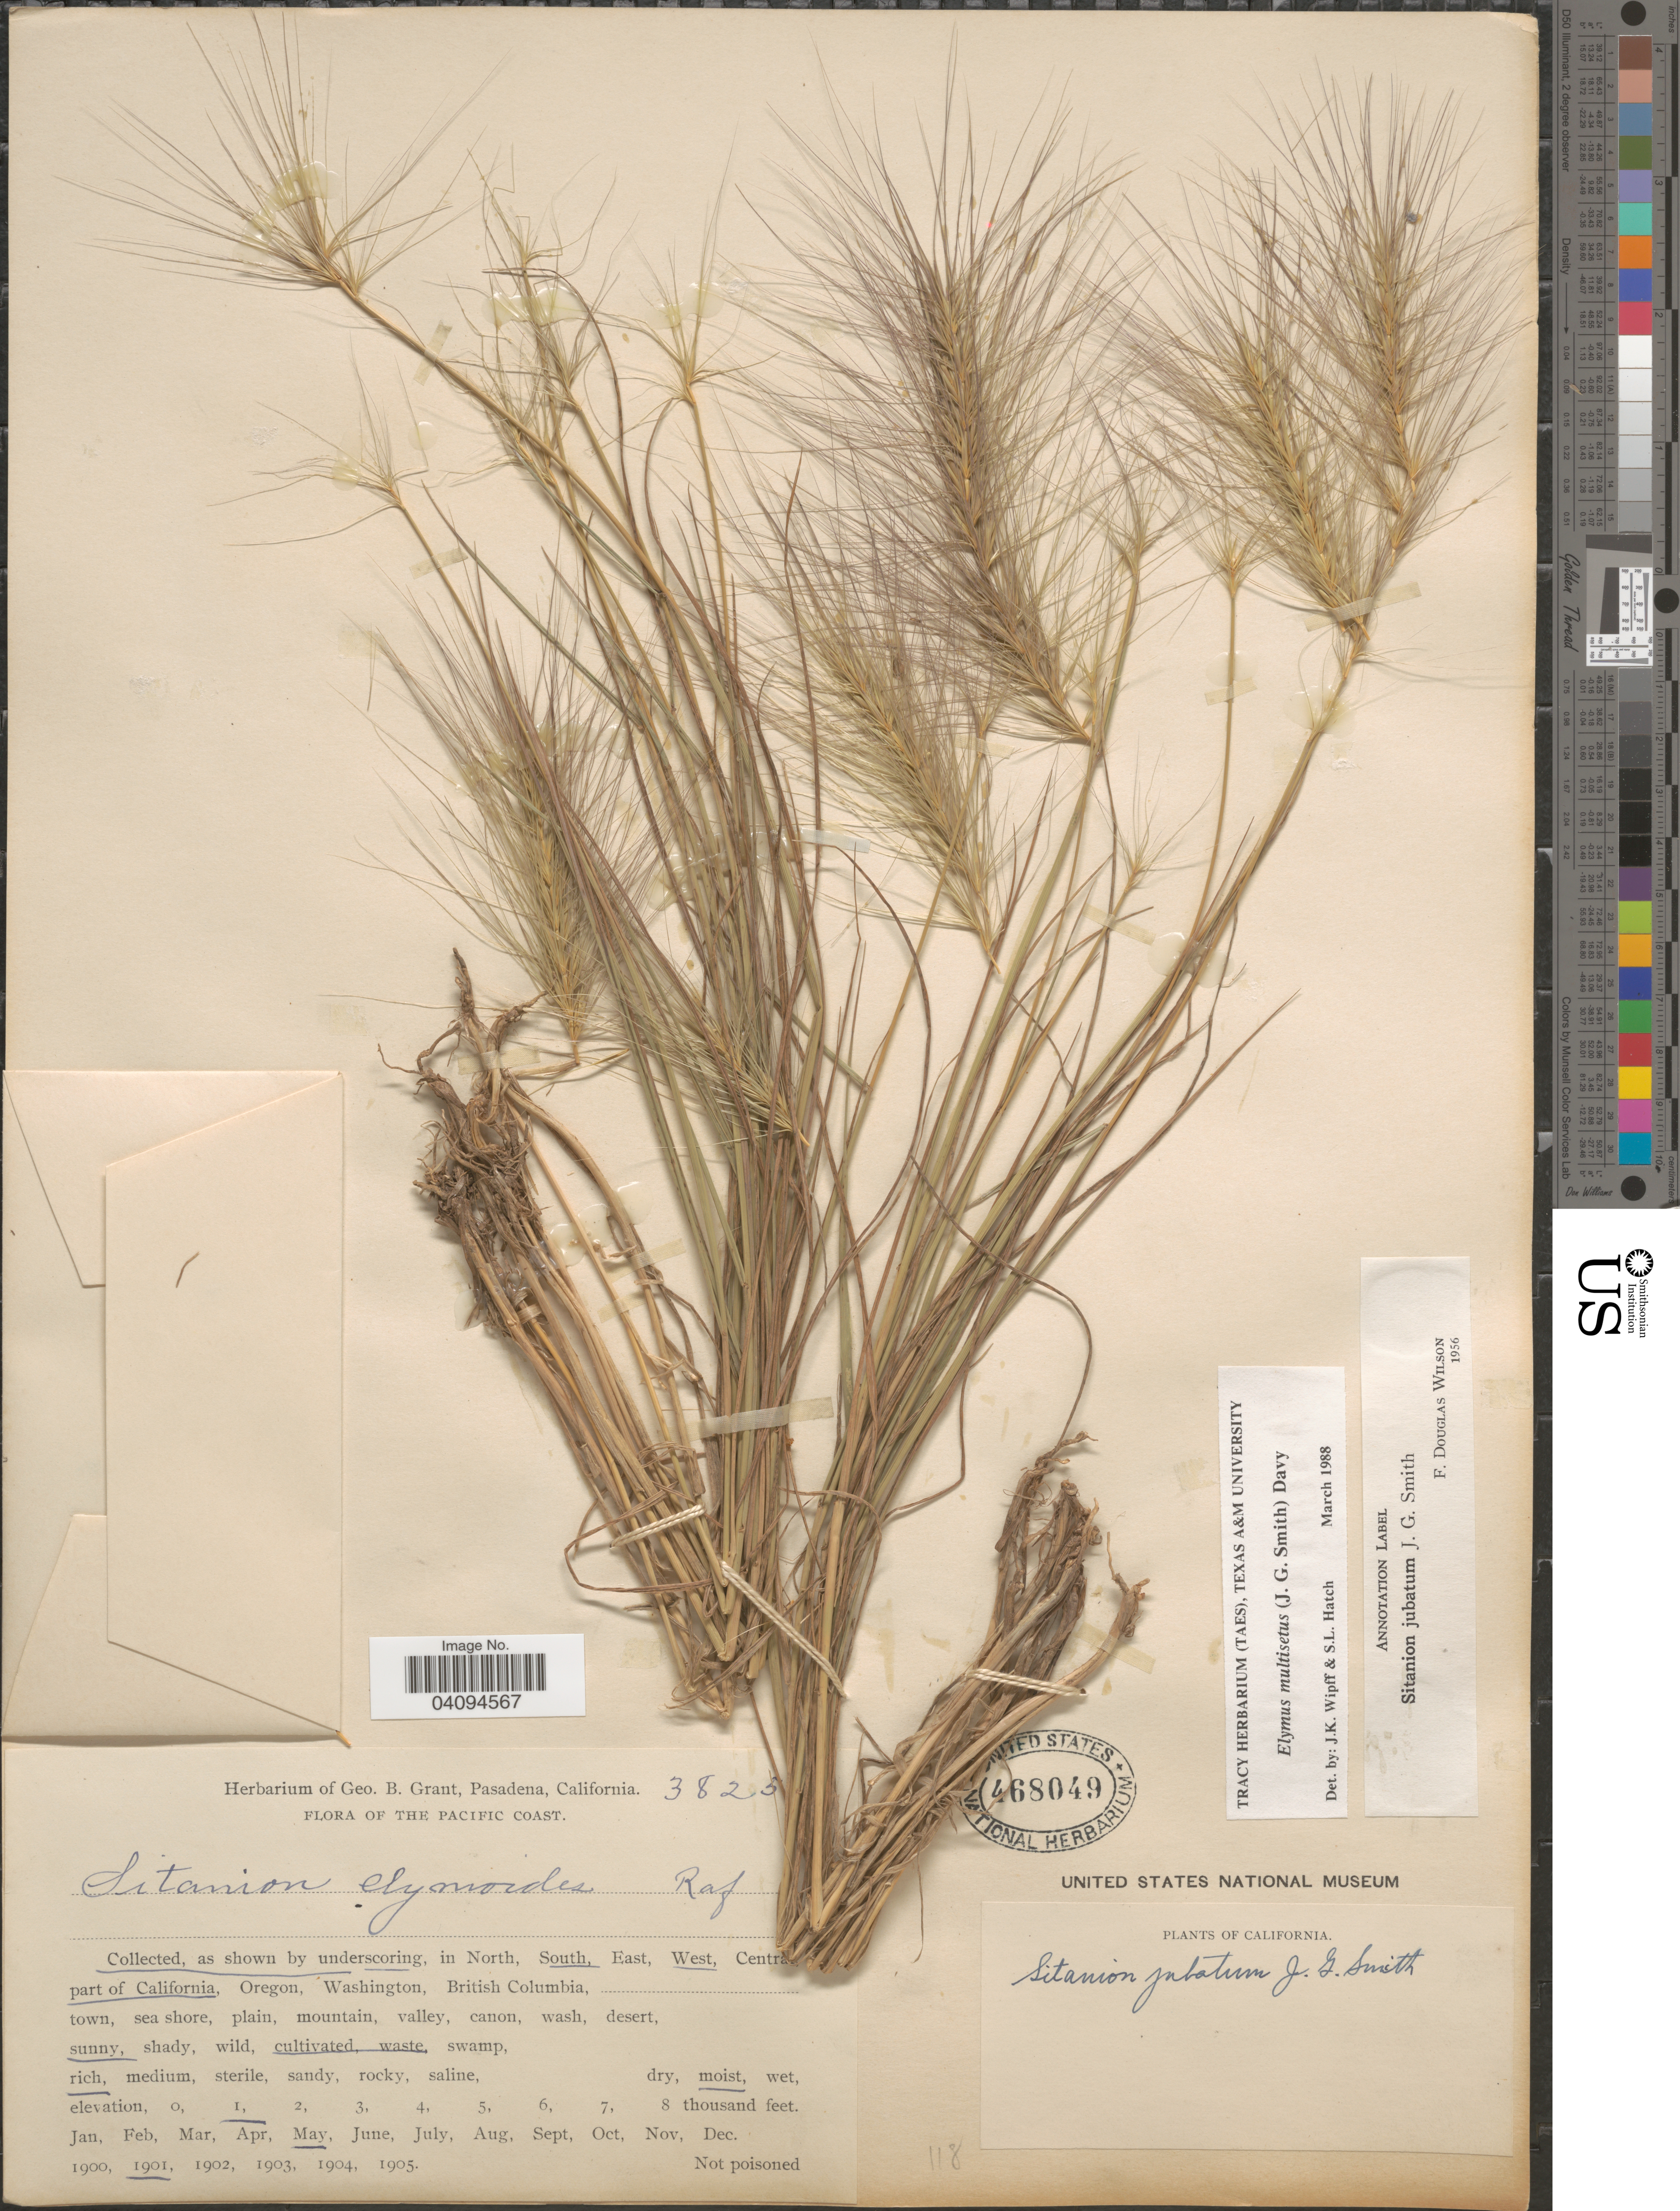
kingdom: Plantae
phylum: Tracheophyta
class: Liliopsida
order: Poales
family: Poaceae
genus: Elymus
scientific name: Elymus multisetus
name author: (J.G. Sm.) Burtt Davy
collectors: ex herb. Geo. B. Grant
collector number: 3825!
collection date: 1901-05-01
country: United States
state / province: California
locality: Pacific Coast. South, West part of California.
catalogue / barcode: US 468049